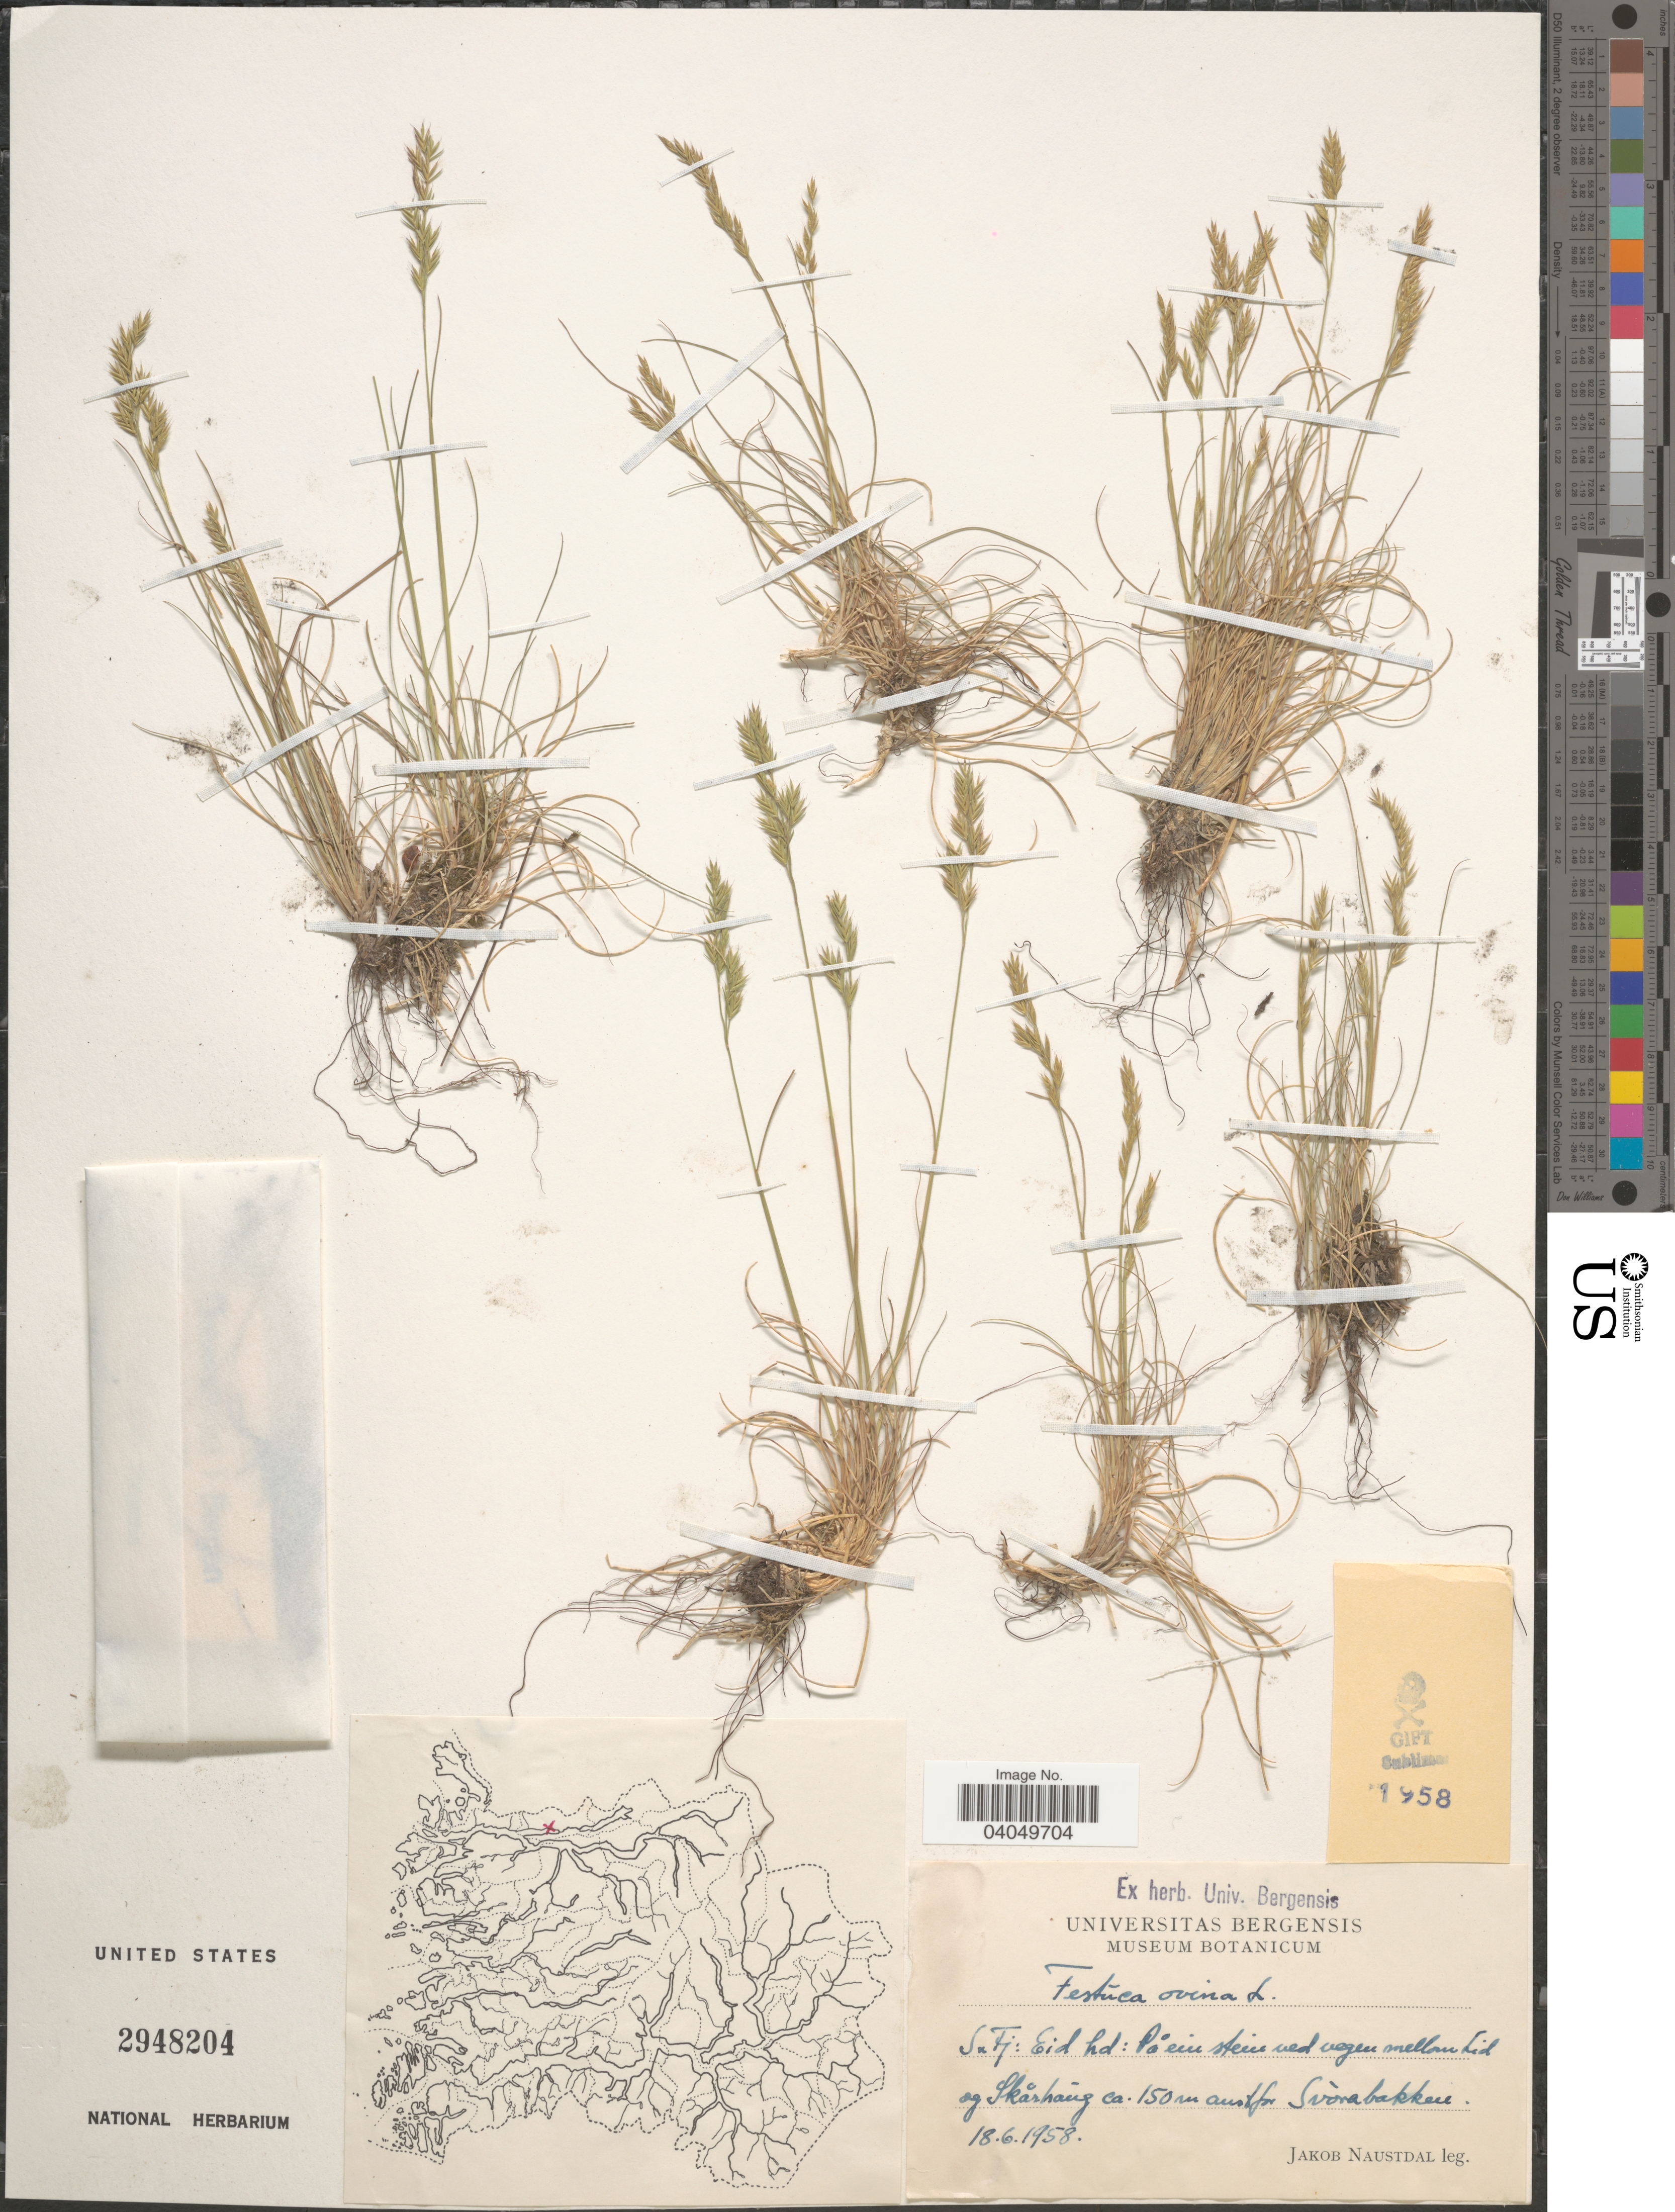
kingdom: Plantae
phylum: Tracheophyta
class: Liliopsida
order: Poales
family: Poaceae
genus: Festuca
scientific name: Festuca ovina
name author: L.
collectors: J. Naustdal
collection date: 1958-06-18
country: Norway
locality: S. Fj: Eid hd: På ein stein ved vejen mellem Lid og Skårhaug, aust for Svorabakken.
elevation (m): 150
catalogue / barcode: US 2948204